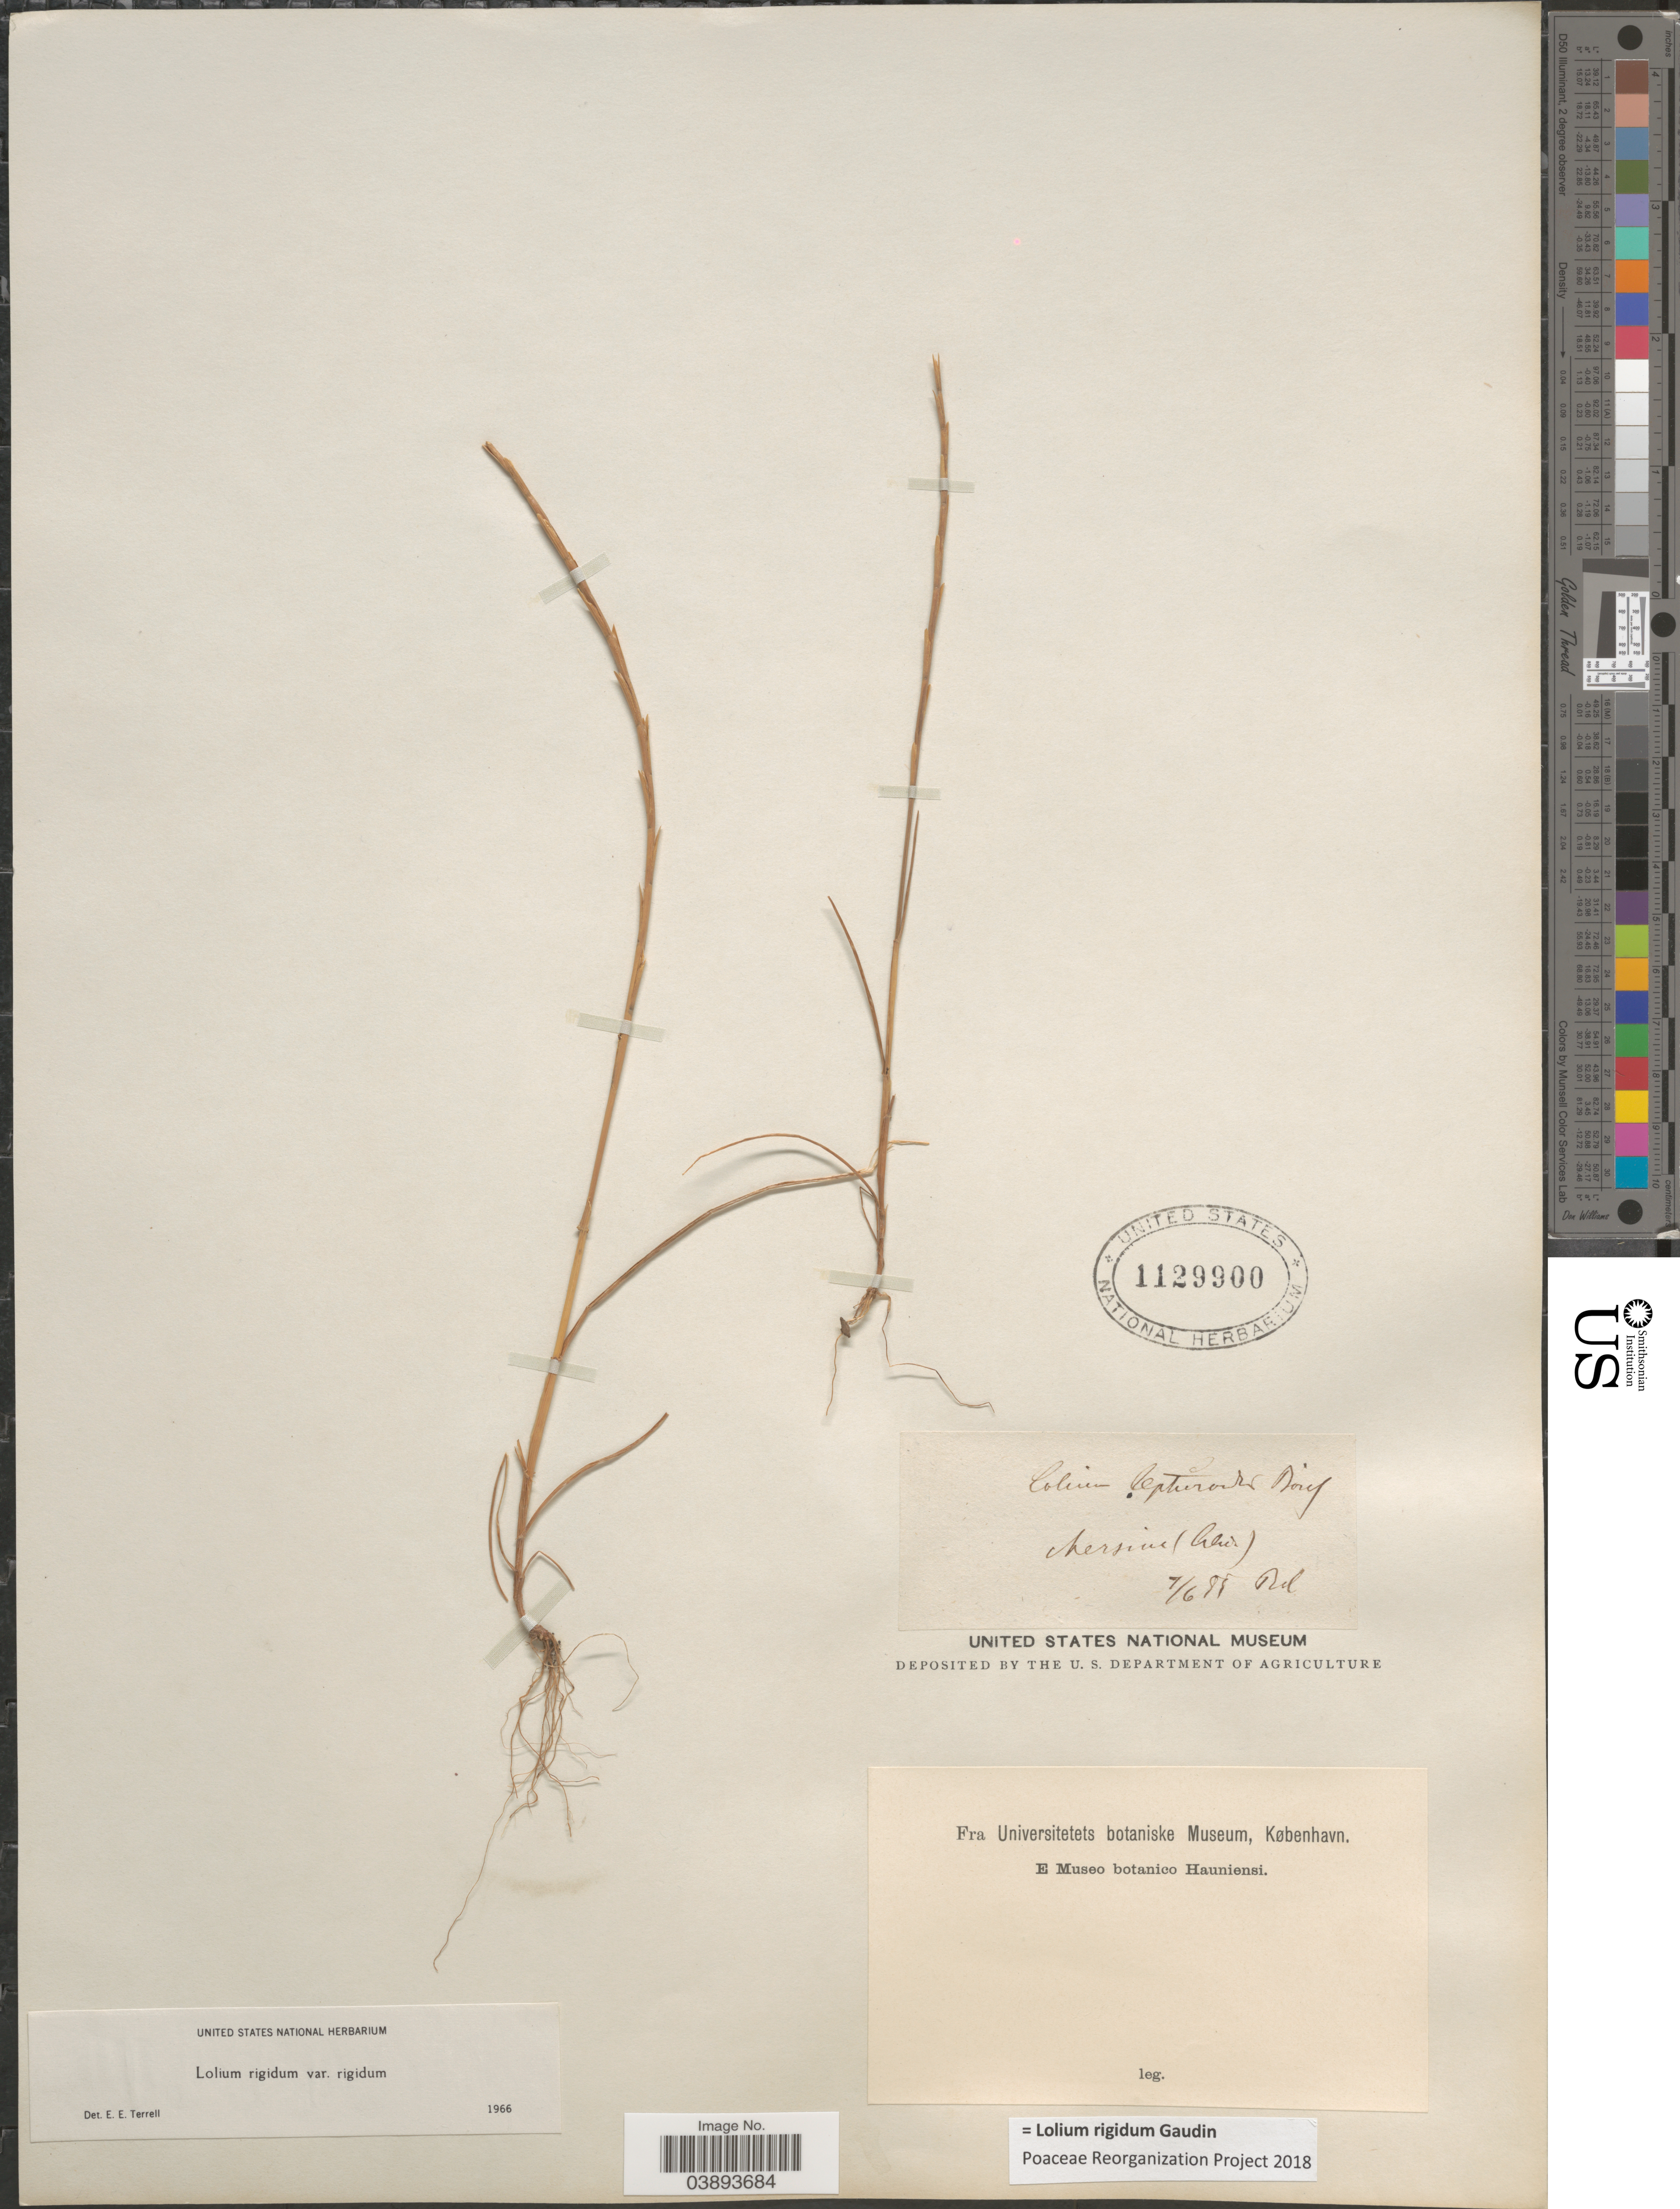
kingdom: Plantae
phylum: Tracheophyta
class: Liliopsida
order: Poales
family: Poaceae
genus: Lolium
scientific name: Lolium rigidum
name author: Gaudin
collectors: Bol.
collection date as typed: Transcribed d/m/y: 7/6/85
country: Turkey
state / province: Mersin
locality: Mersin (Ada).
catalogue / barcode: US 1129900